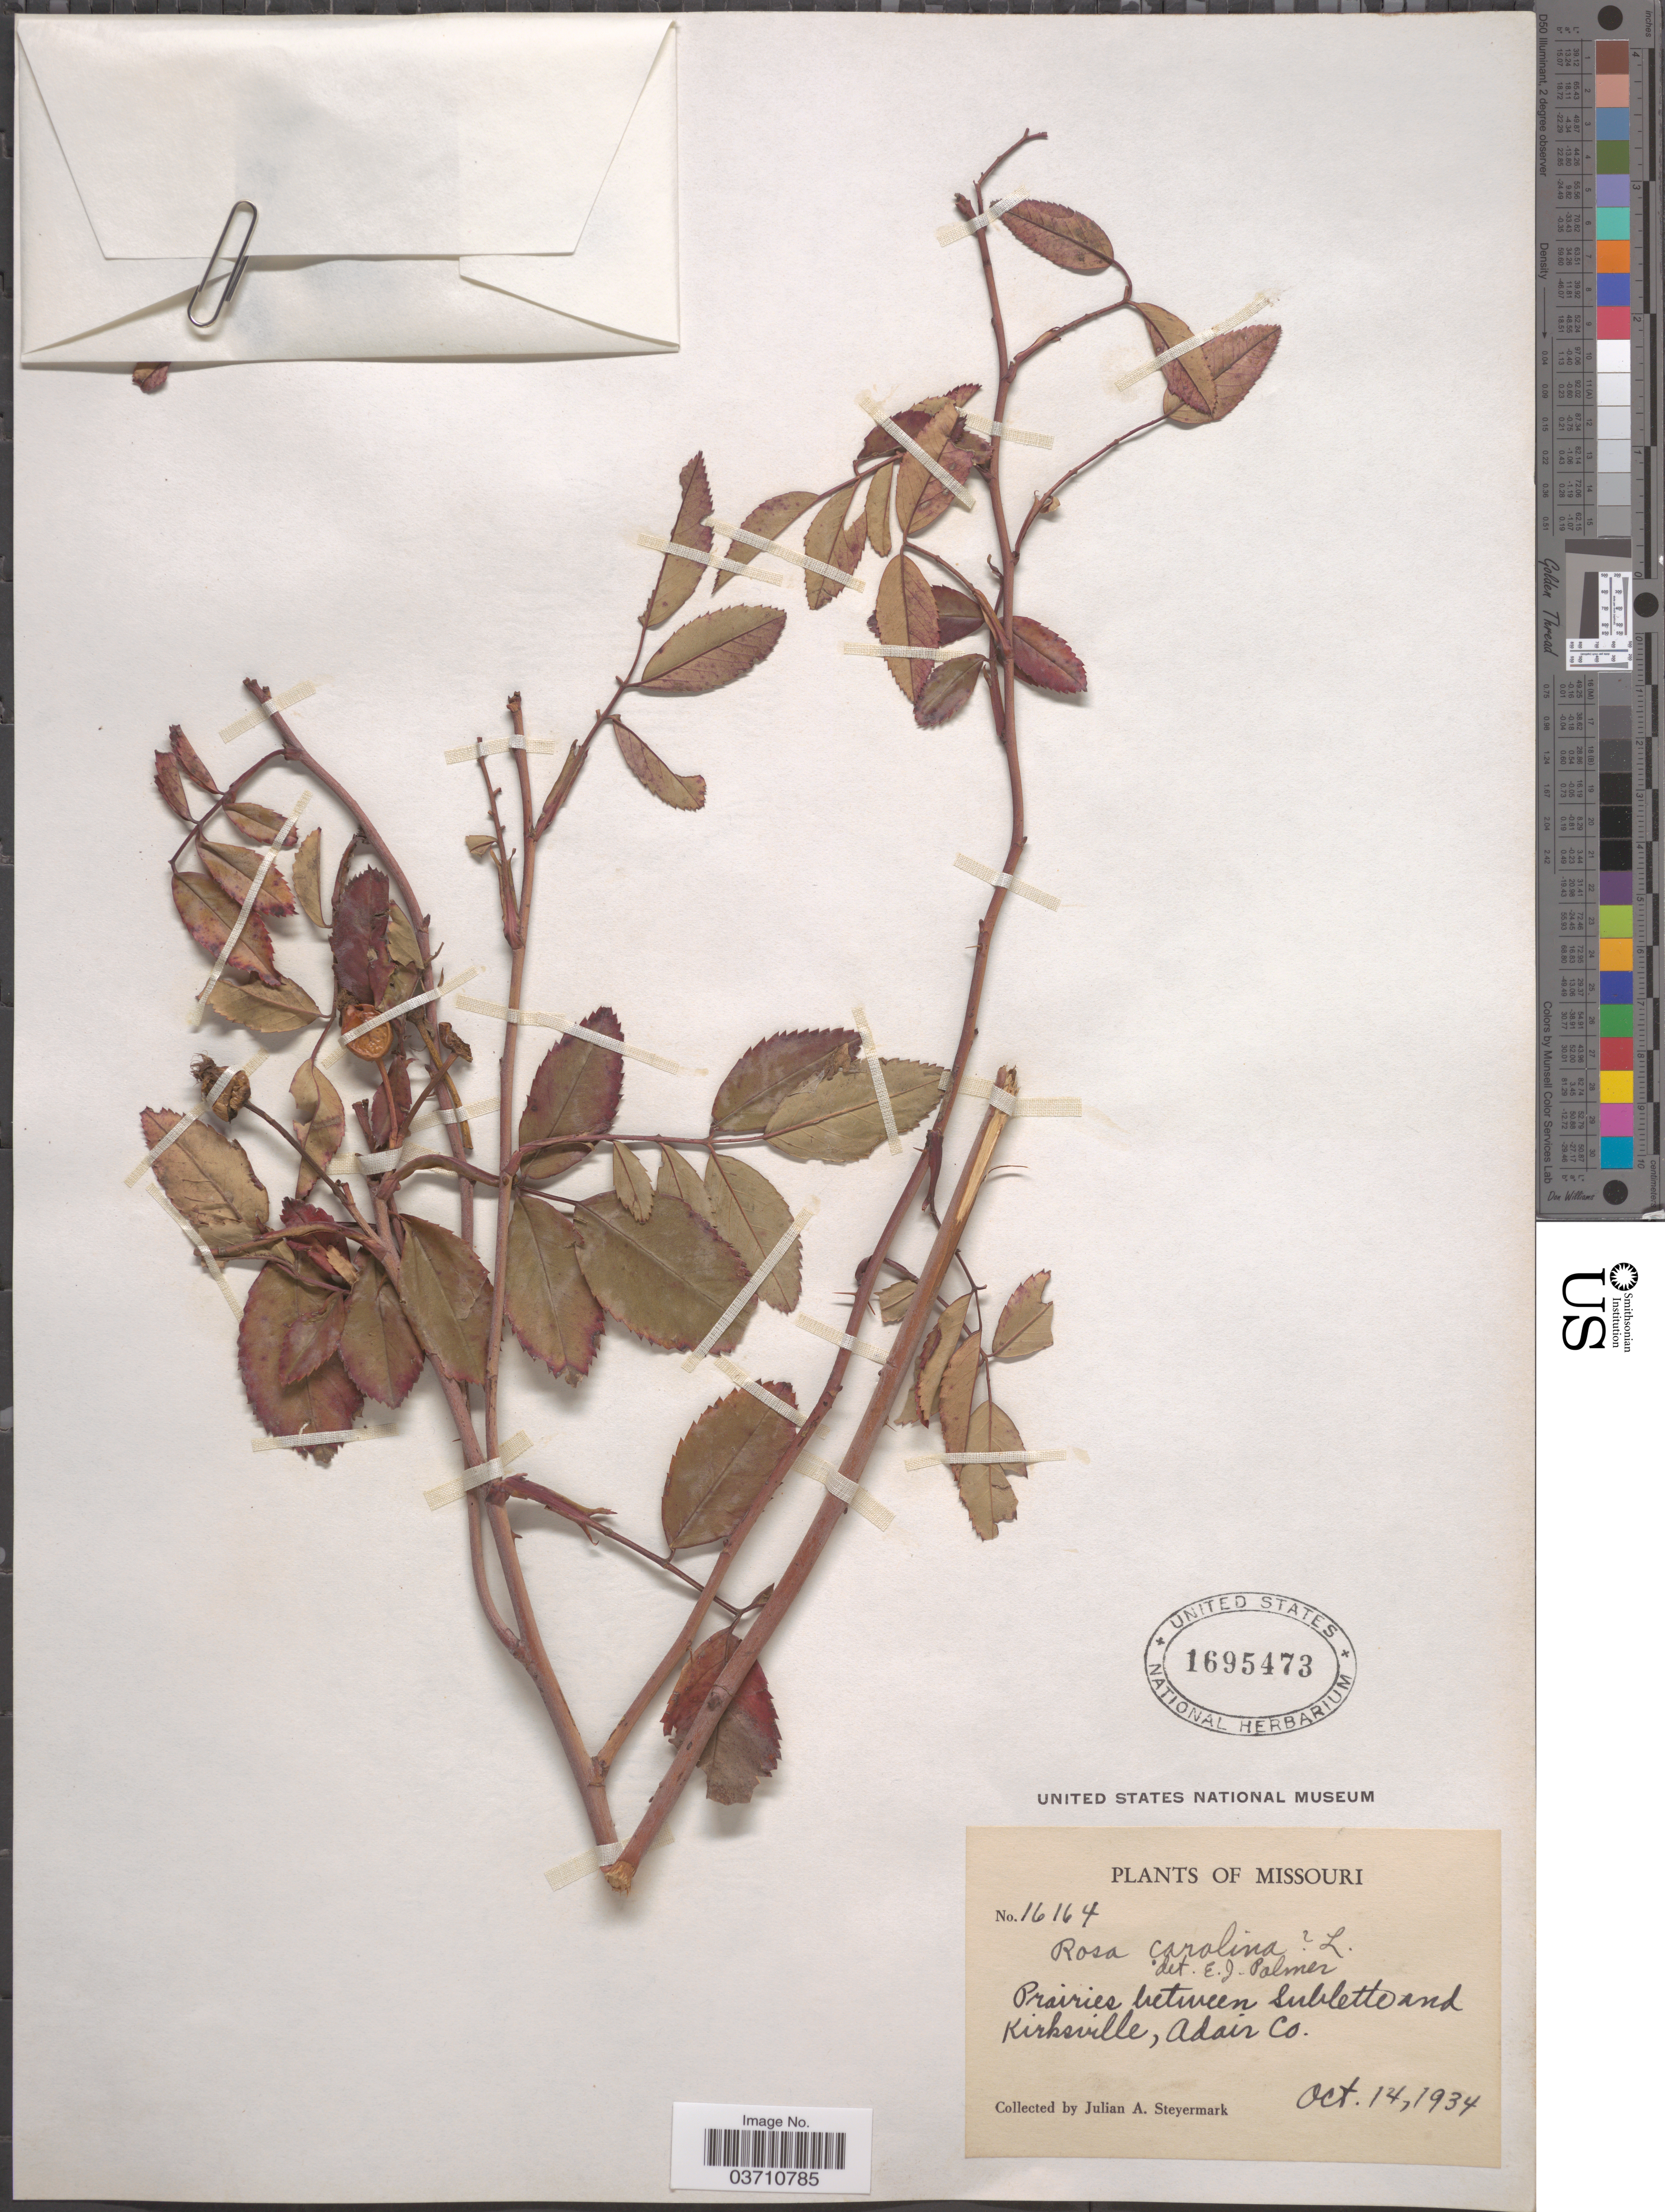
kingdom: Plantae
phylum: Tracheophyta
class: Magnoliopsida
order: Rosales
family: Rosaceae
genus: Rosa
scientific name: Rosa carolina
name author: L.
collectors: J. Steyermark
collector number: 16164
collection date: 1934-10-14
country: United States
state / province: Missouri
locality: Prairies between Sublette and Kirksville, Adair Co.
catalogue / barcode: US 1695473